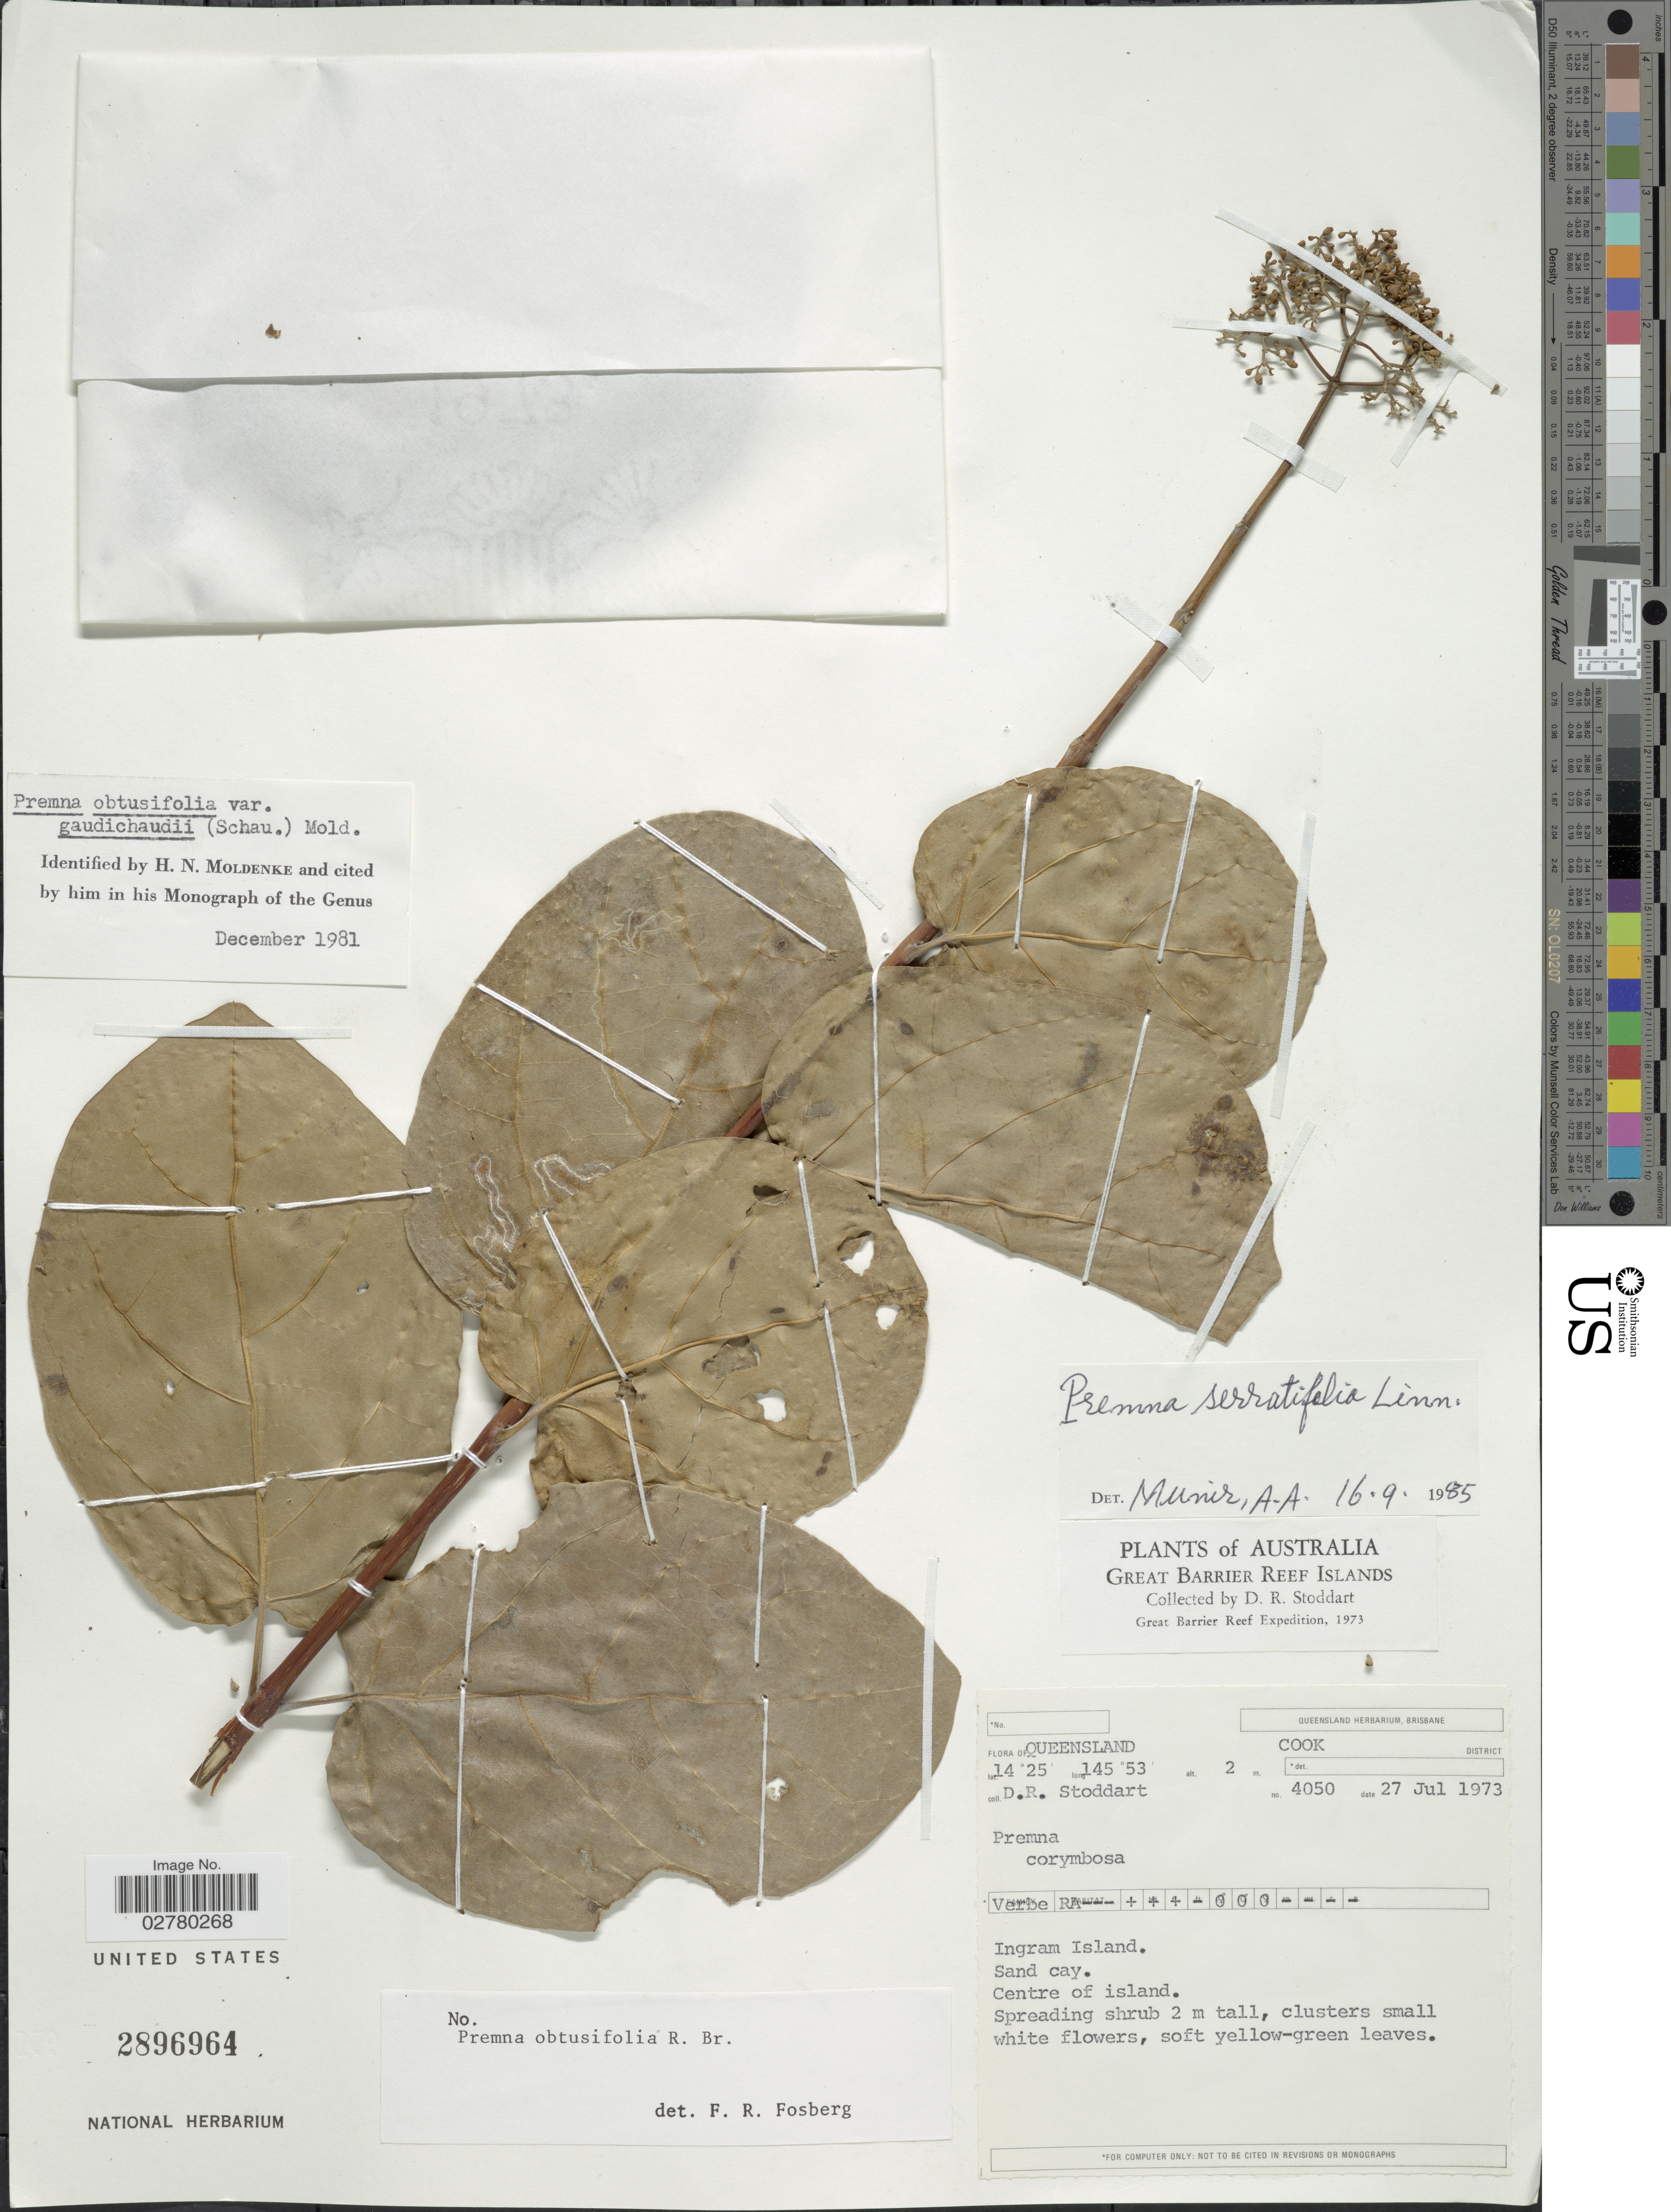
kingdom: Plantae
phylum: Tracheophyta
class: Magnoliopsida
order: Lamiales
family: Lamiaceae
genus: Premna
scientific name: Premna serratifolia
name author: L.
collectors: D. R. Stoddart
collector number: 4050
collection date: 1973-07-27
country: Australia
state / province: Queensland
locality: Great Barrier Reef Islands, Cook District, Ingram Island, Centre of island.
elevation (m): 2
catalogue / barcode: US 2896964